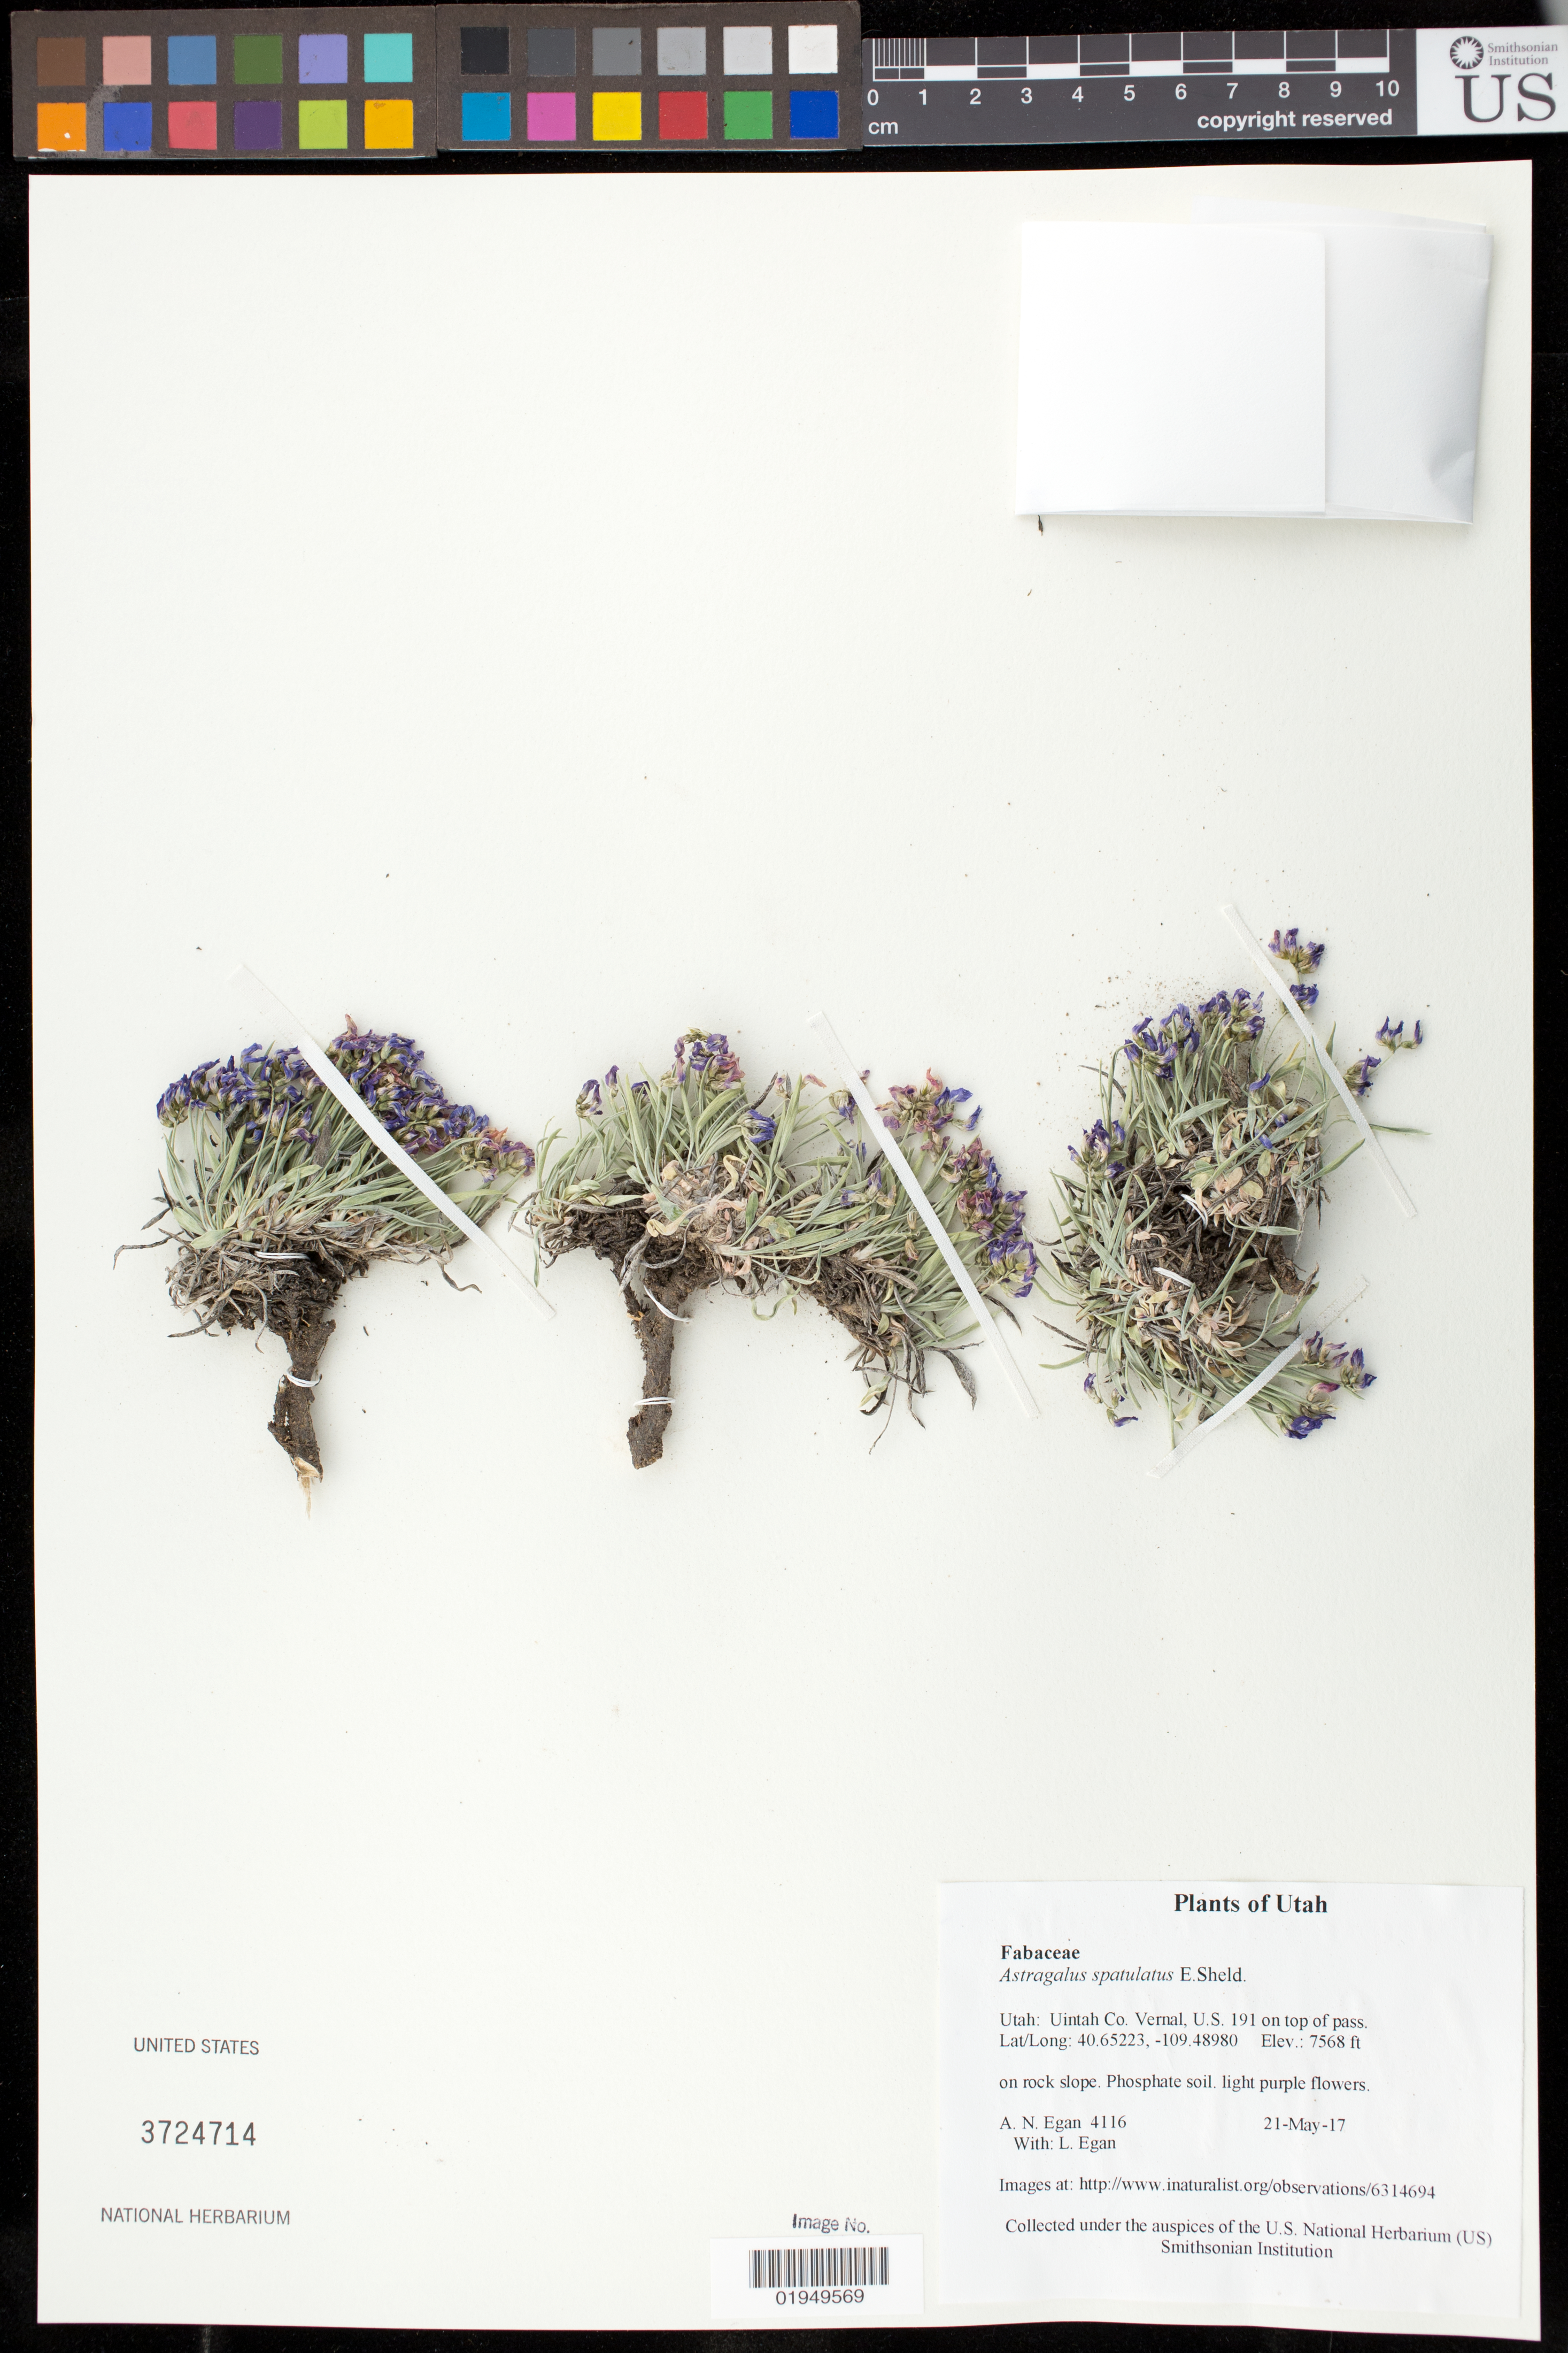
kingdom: Plantae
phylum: Tracheophyta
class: Magnoliopsida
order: Fabales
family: Fabaceae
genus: Astragalus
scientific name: Astragalus spatulatus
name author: E. Sheld.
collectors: A. N. Egan & L. Egan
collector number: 4116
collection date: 2017-05-21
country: United States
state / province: Utah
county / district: Uintah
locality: Vernal, U.S. 191 on top of pass.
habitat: On rock slope. Phosphate soil.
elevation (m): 2307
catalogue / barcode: US 3724714